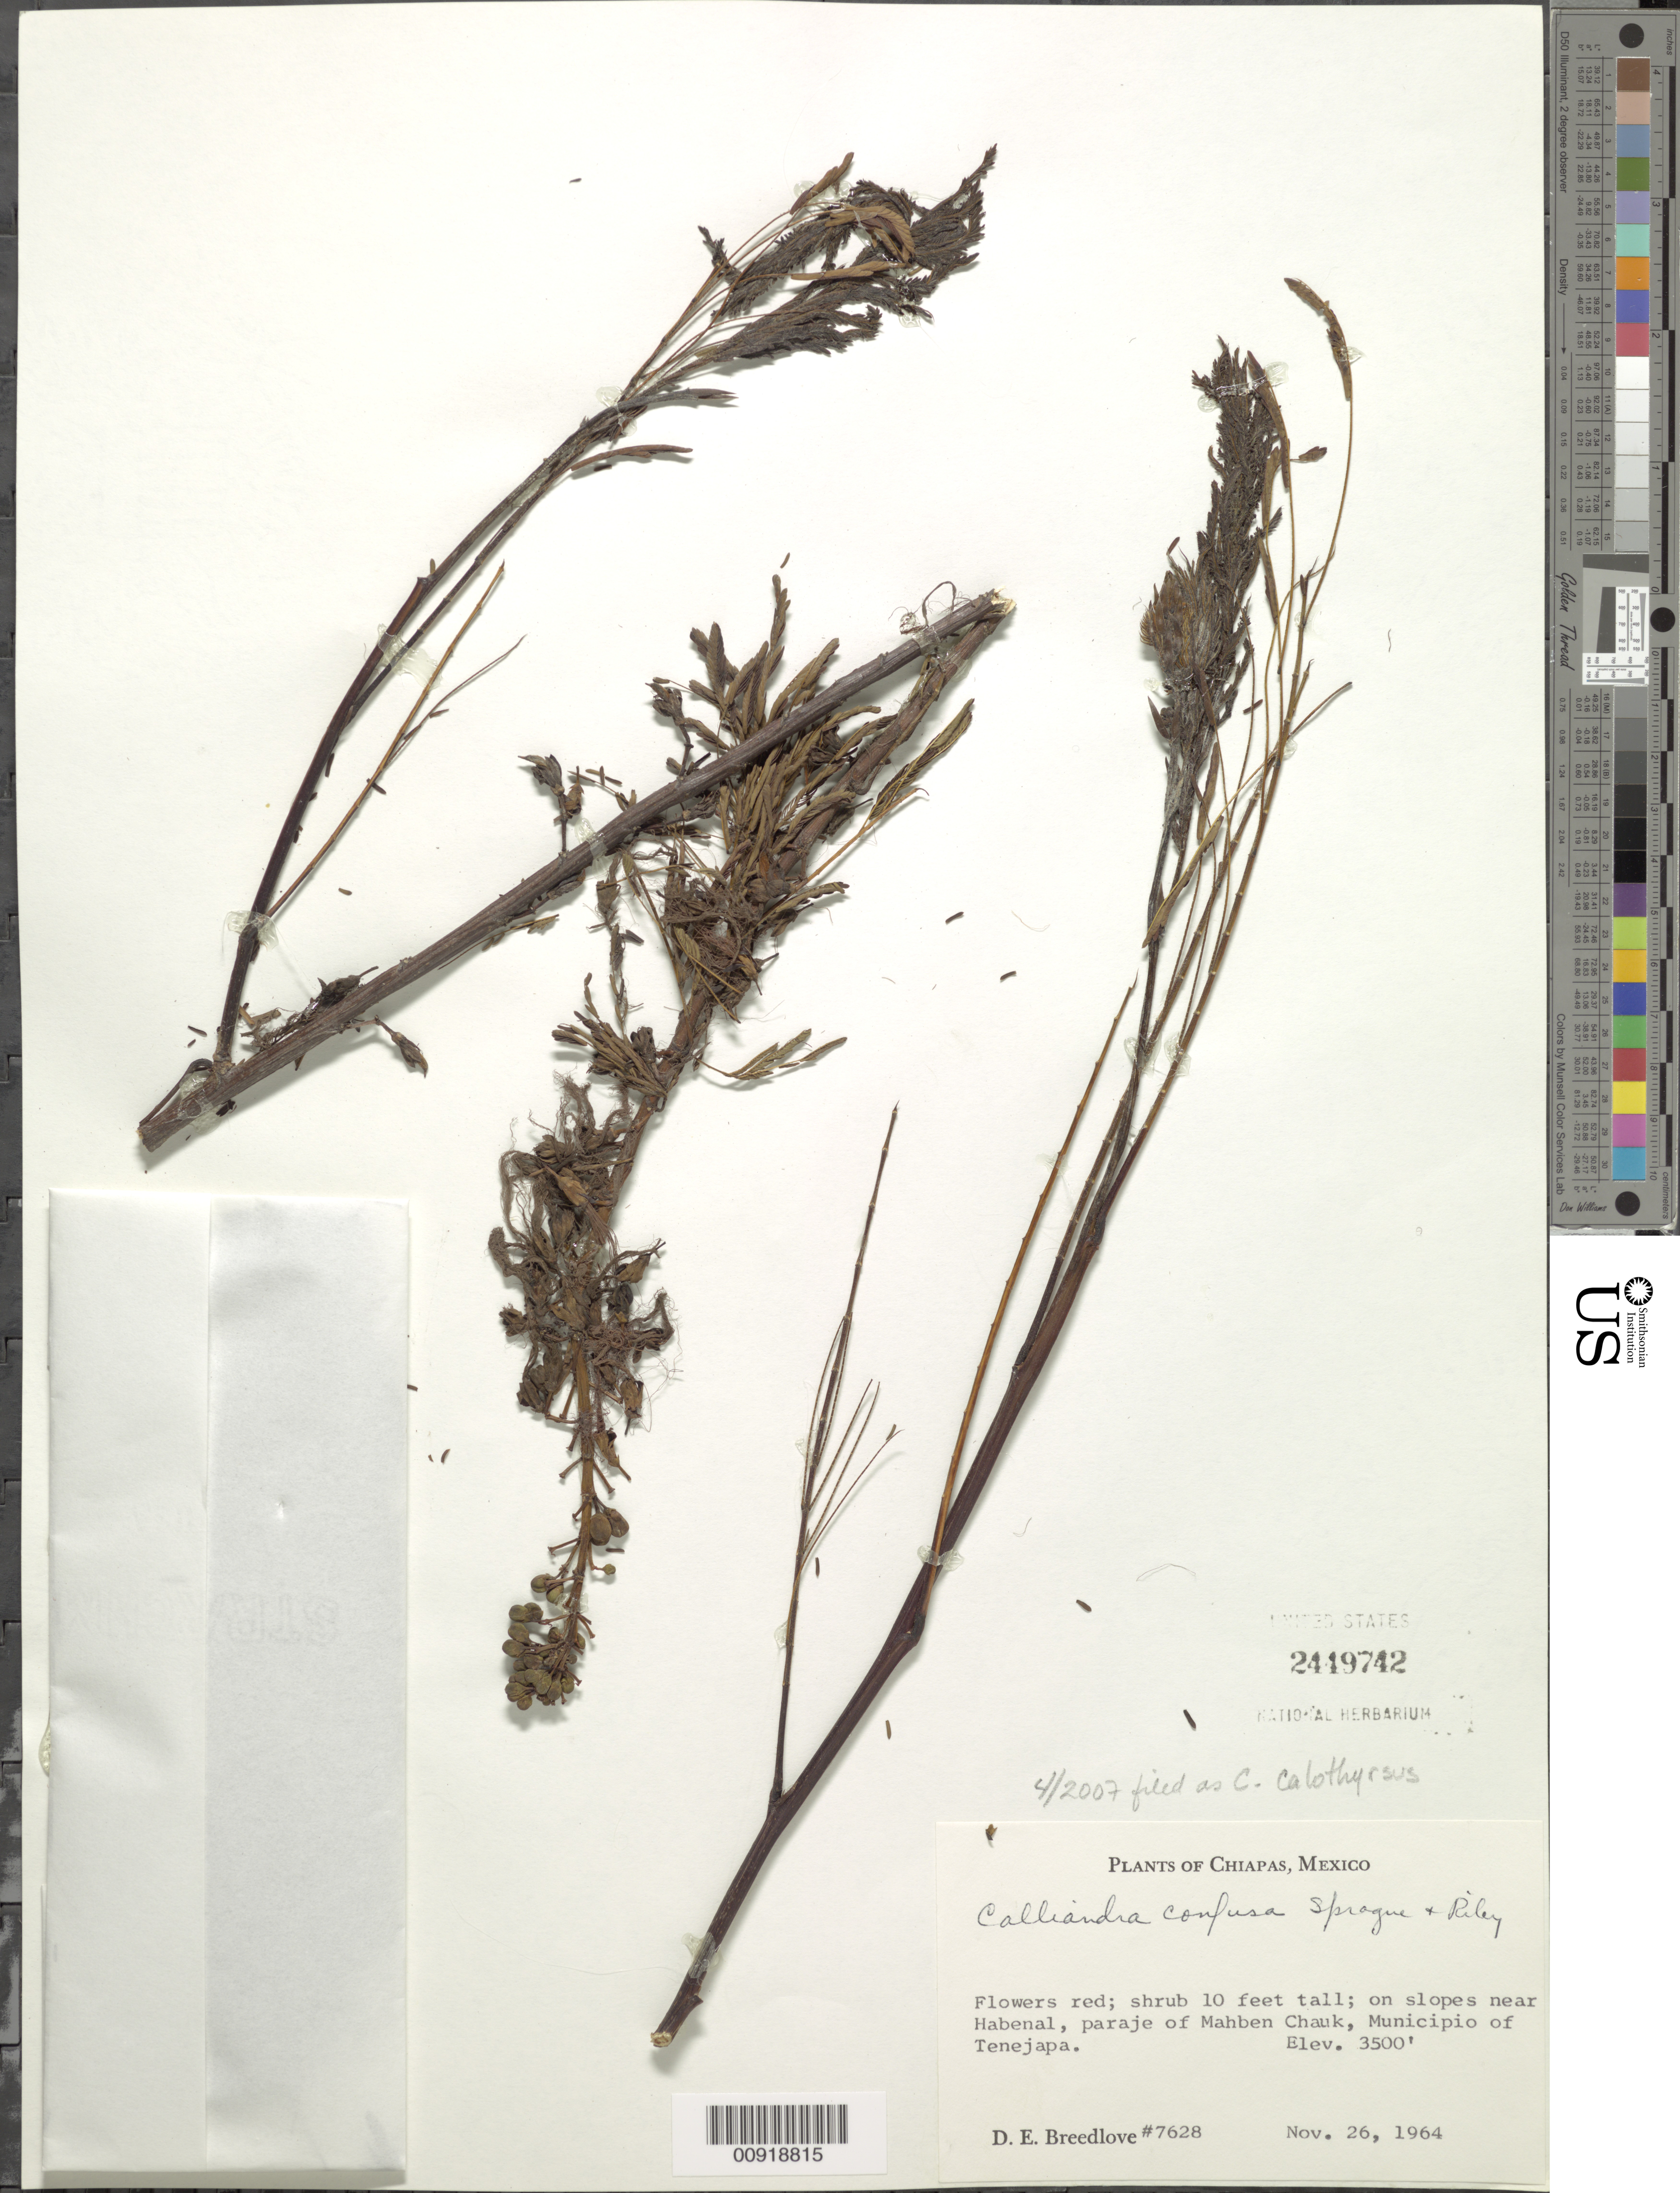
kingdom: Plantae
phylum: Tracheophyta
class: Magnoliopsida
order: Fabales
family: Fabaceae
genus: Calliandra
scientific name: Calliandra calothyrsus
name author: Meisn.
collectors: D. E. Breedlove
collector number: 7628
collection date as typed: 26 Nov 1964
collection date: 1964-11-26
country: Mexico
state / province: Chiapas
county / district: Tenejapa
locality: Near Habenal, paraje of Mahben Chauk, Municipio of Tenejapa, Chiapas.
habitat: On slopes.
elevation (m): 1067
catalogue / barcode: US 2449742